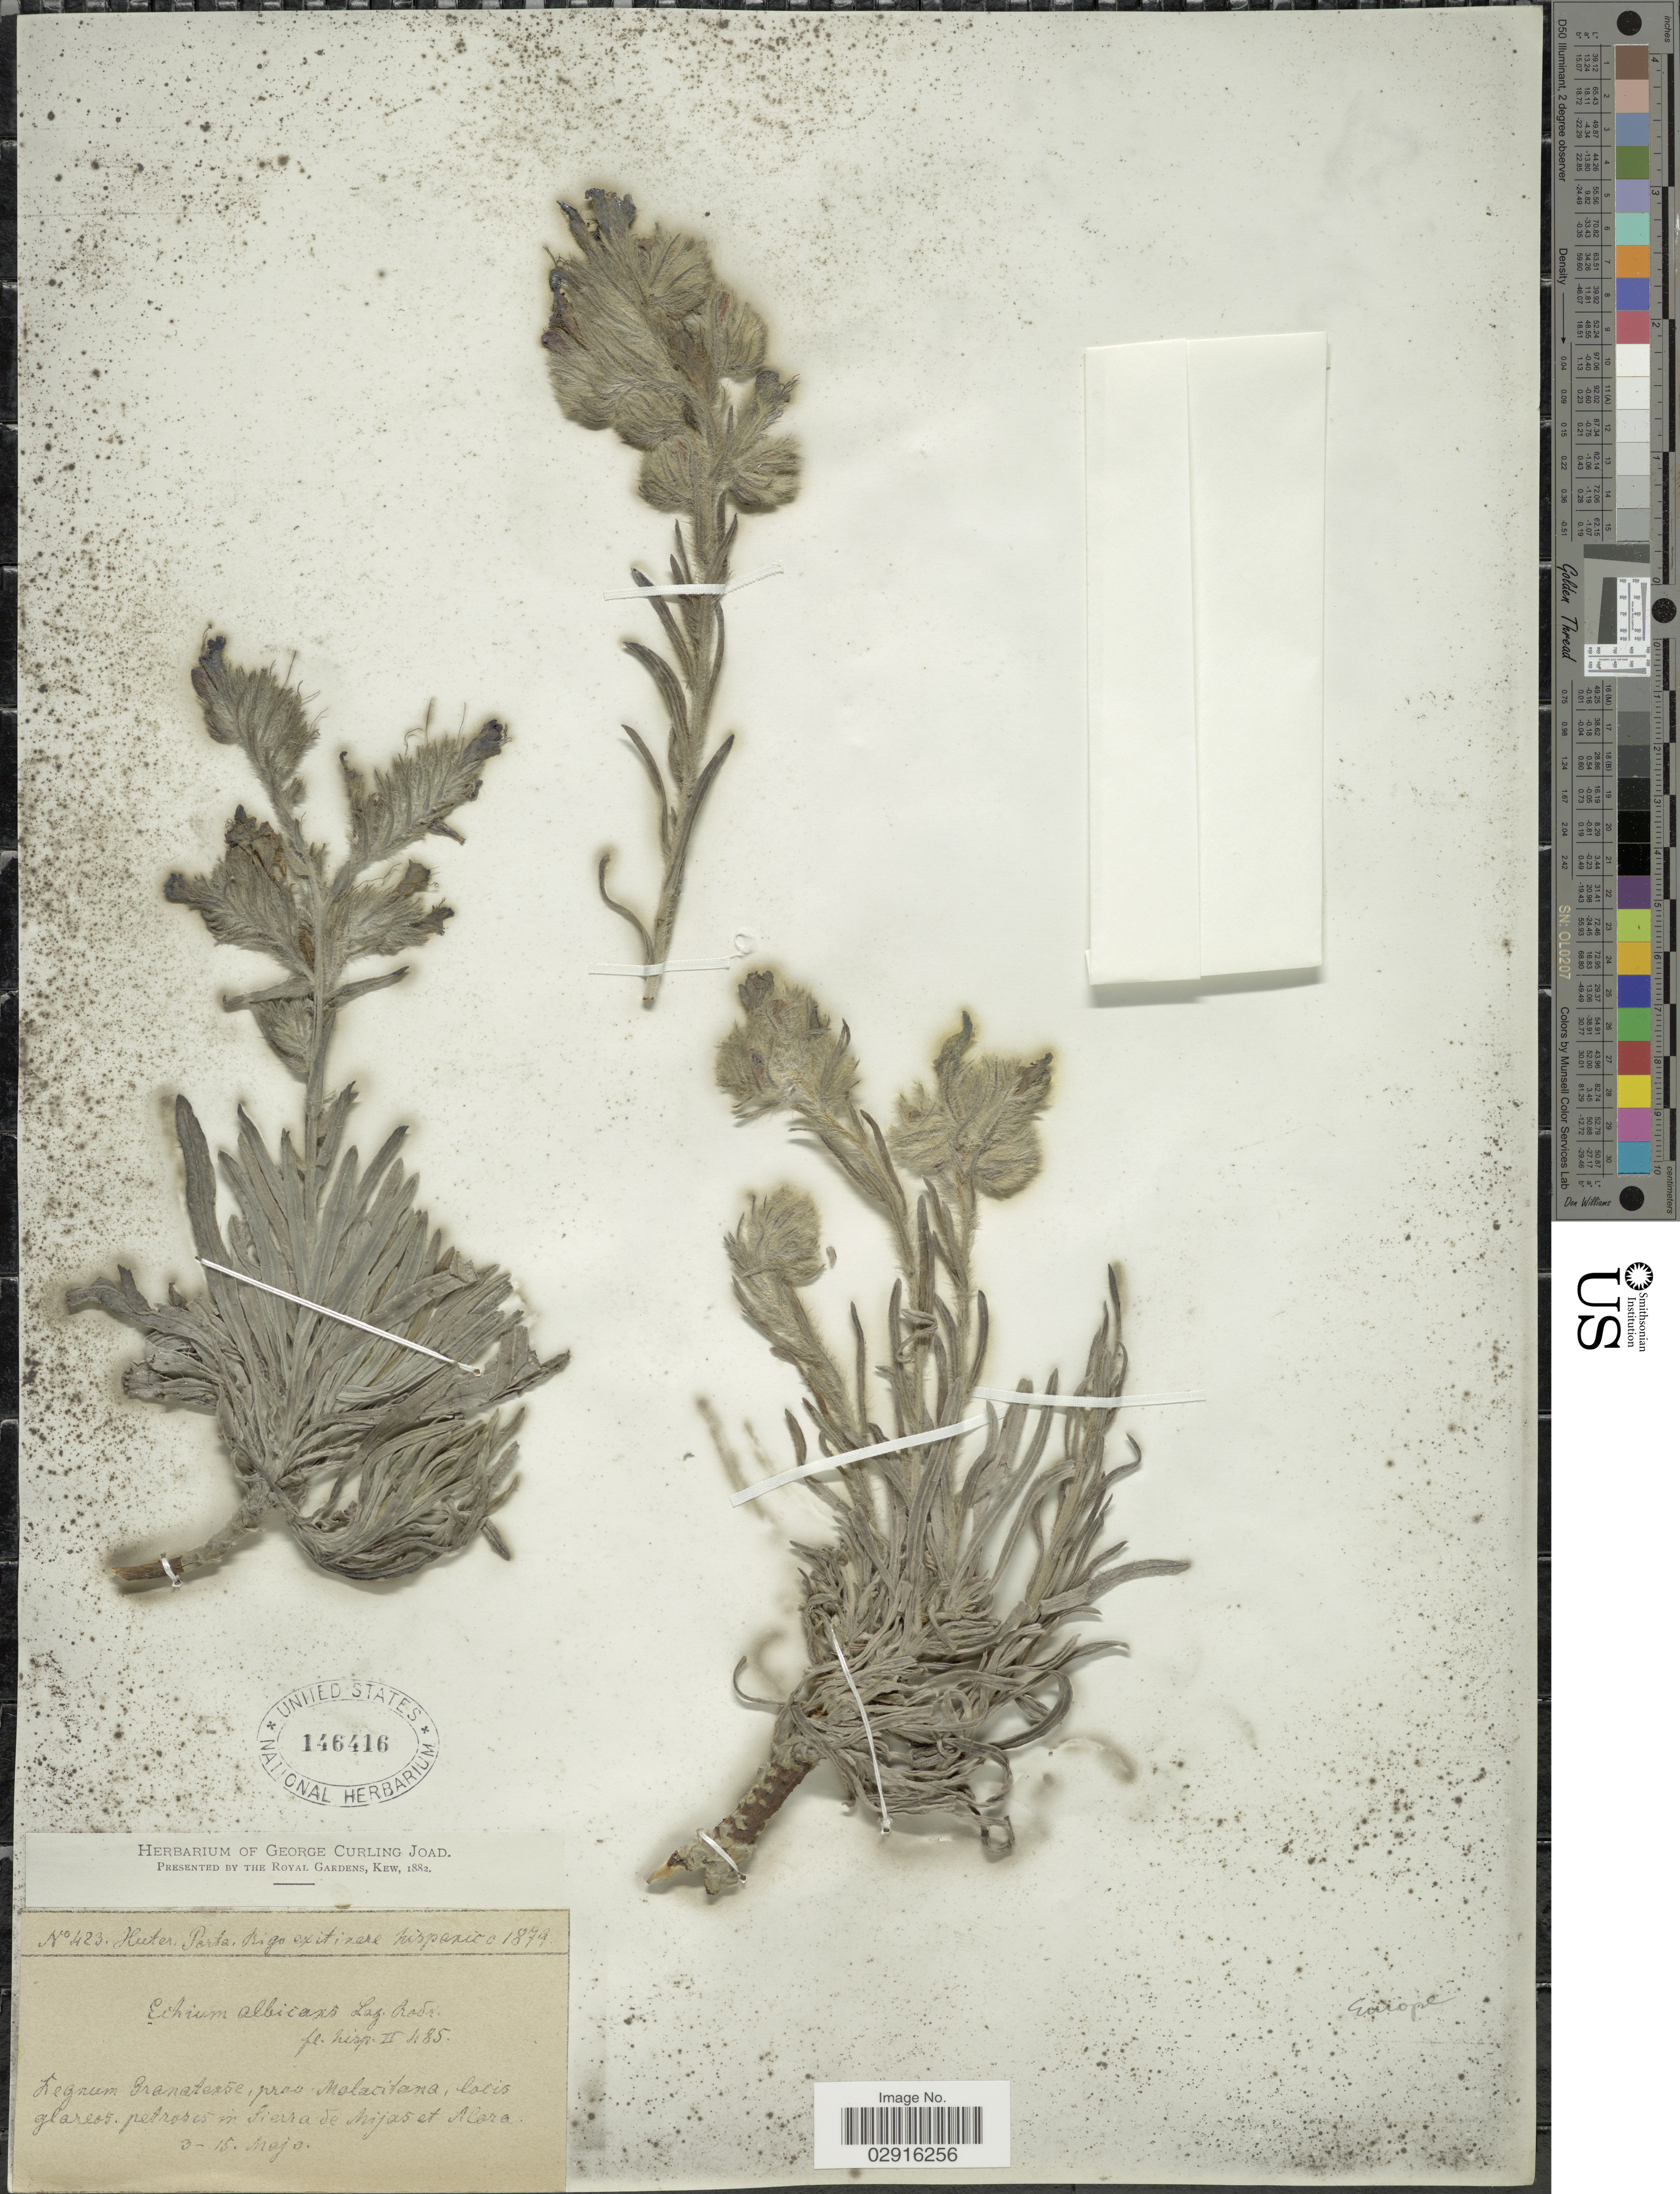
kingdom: Plantae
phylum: Tracheophyta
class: Magnoliopsida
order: Boraginales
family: Boraginaceae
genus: Echium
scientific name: Echium albicans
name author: Lag. & Rodr.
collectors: -. Huter, -- Porta & -- Rigo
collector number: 423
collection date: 1879-05-03/1879-05-15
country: Spain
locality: Legnum Granatense, prov. Molacitana, lacis glareos. petrosis in Sierra de Mijas et Alora.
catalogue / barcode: US 146416